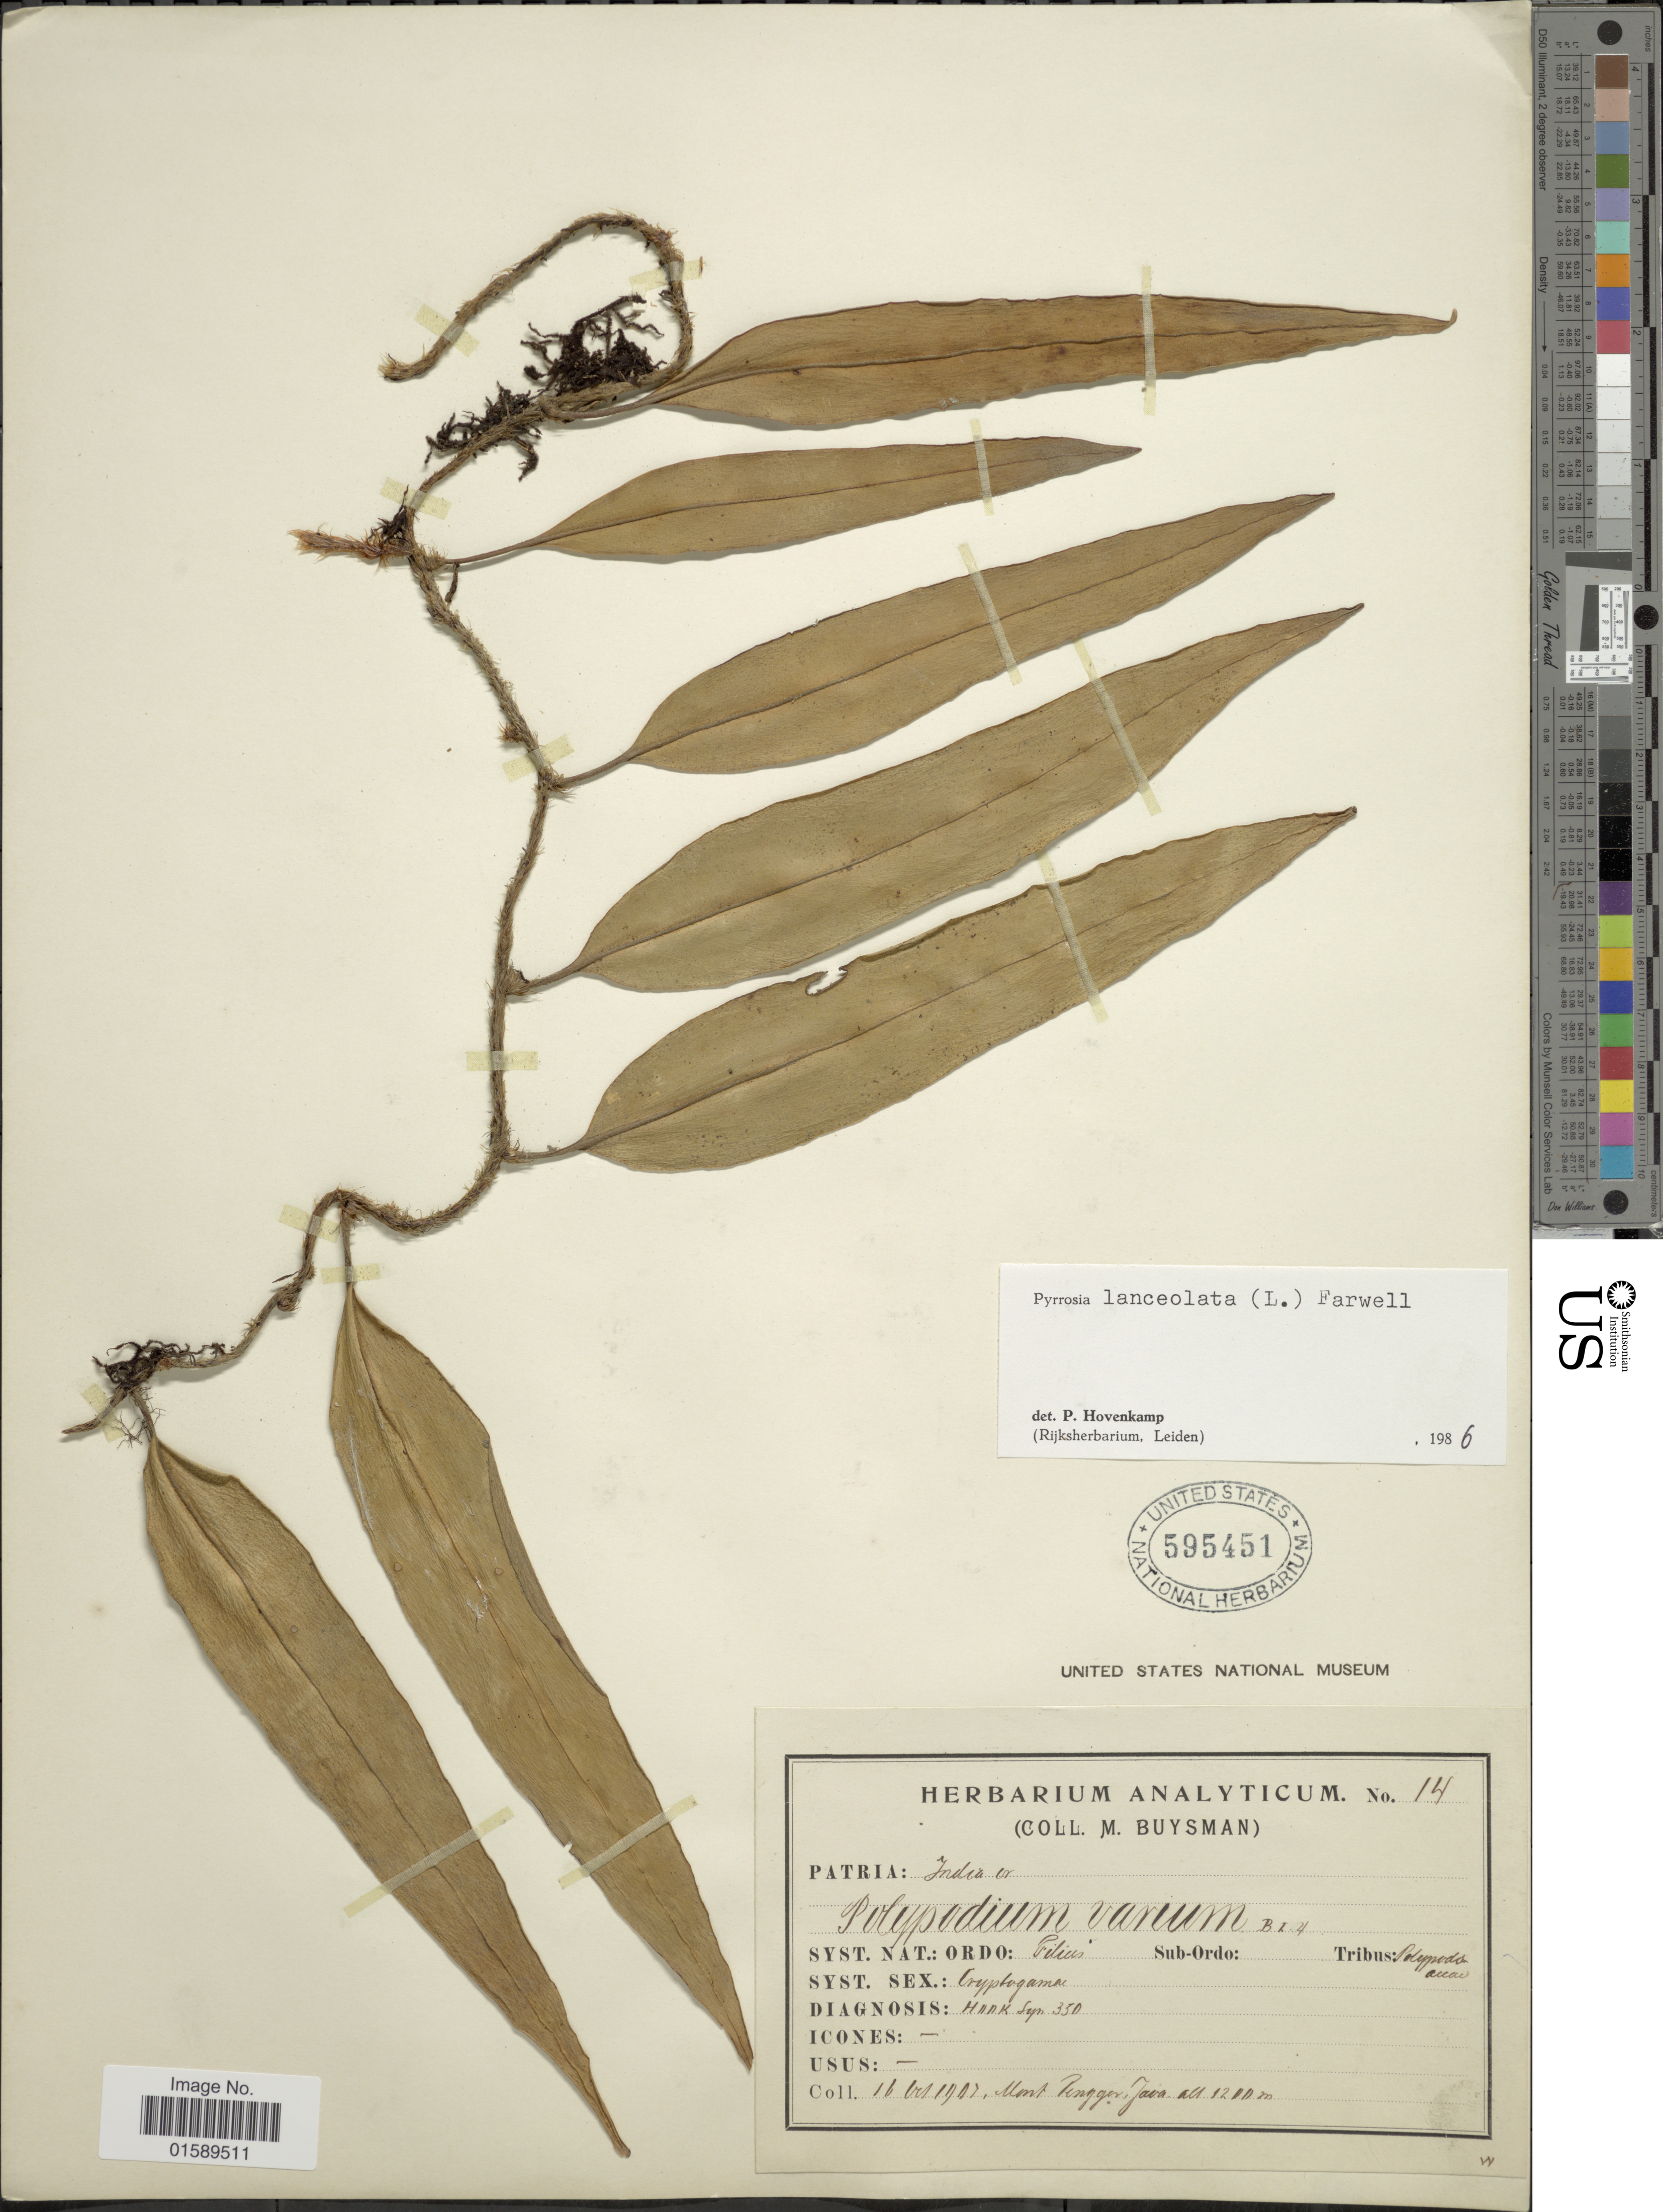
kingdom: Plantae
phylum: Tracheophyta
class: Polypodiopsida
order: Polypodiales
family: Polypodiaceae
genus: Pyrrosia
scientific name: Pyrrosia lanceolata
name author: (L.) Farw.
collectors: M. Buysman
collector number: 14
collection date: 1907-10-16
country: Indonesia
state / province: Java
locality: India or. Mont Tengger, Java.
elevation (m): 1200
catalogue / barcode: US 595451